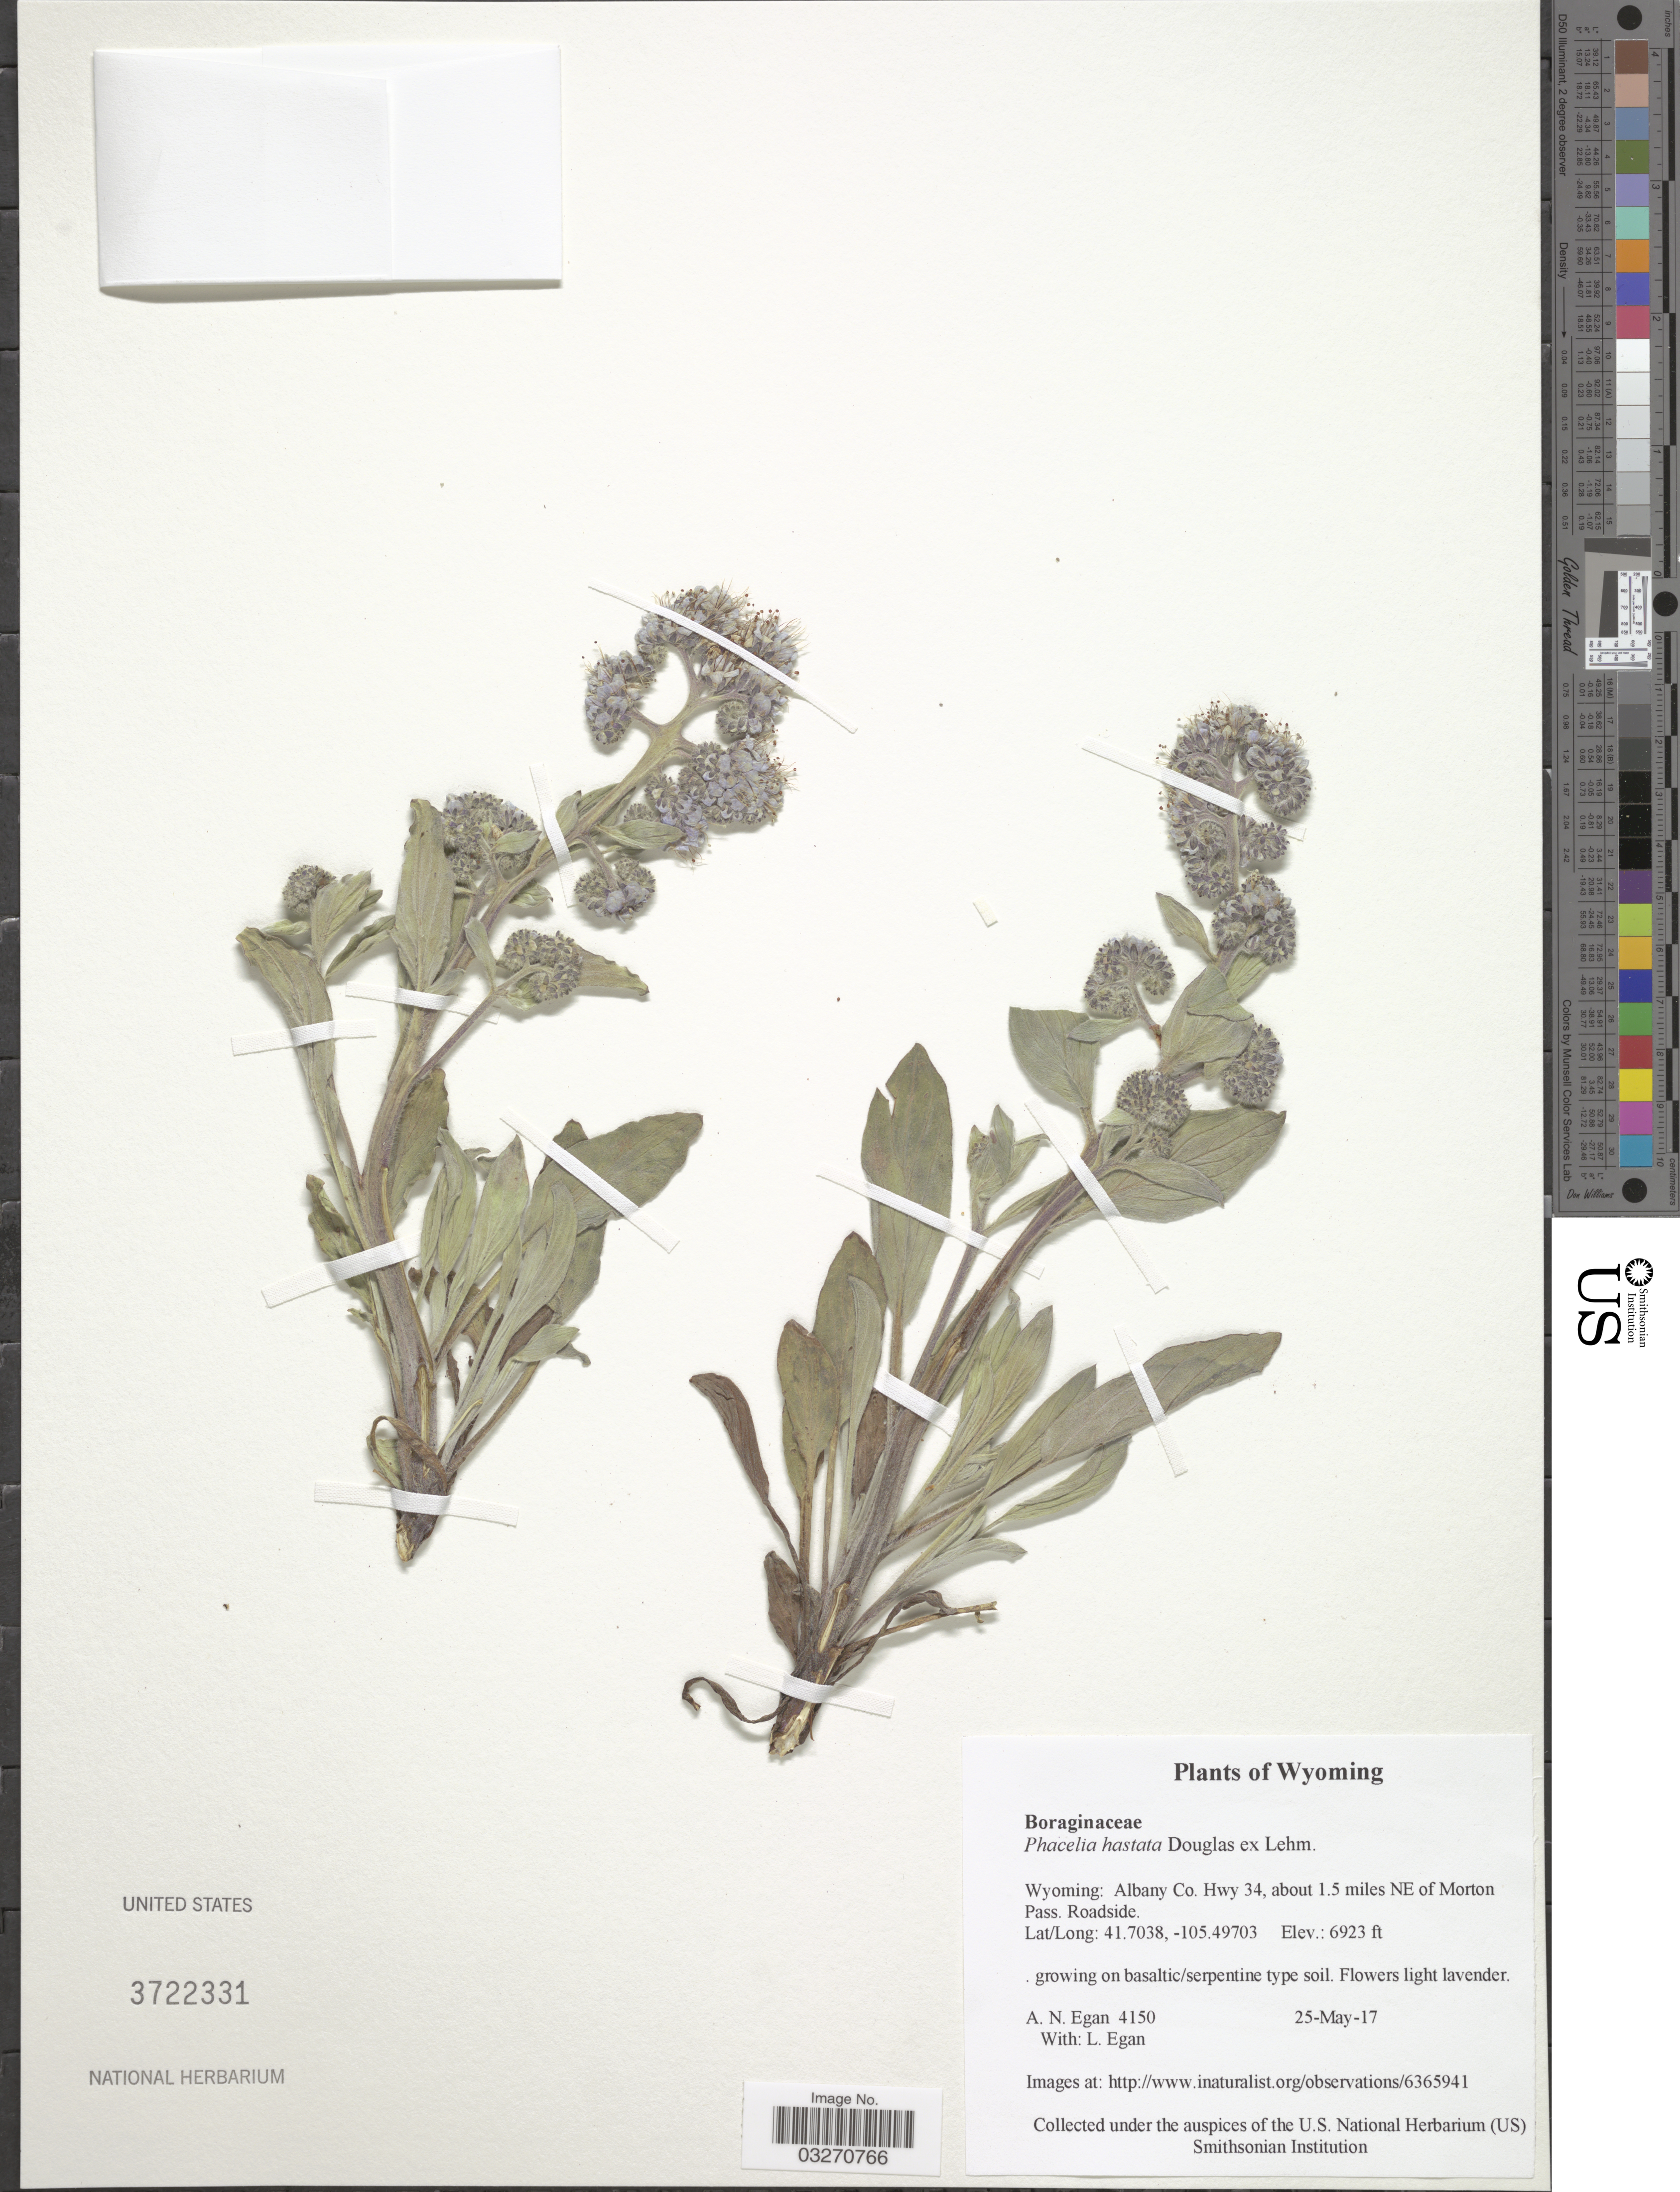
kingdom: Plantae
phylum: Tracheophyta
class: Magnoliopsida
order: Boraginales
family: Hydrophyllaceae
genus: Phacelia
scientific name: Phacelia hastata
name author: Douglas ex Lehm.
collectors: A. N. Egan & L. Egan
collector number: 4150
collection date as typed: Transcribed d/m/y: 25/5/17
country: United States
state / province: Wyoming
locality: Albany Co. Hwy 34, about 1.5 miles NE of Morton Pass.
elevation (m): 2110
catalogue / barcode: US 3722331